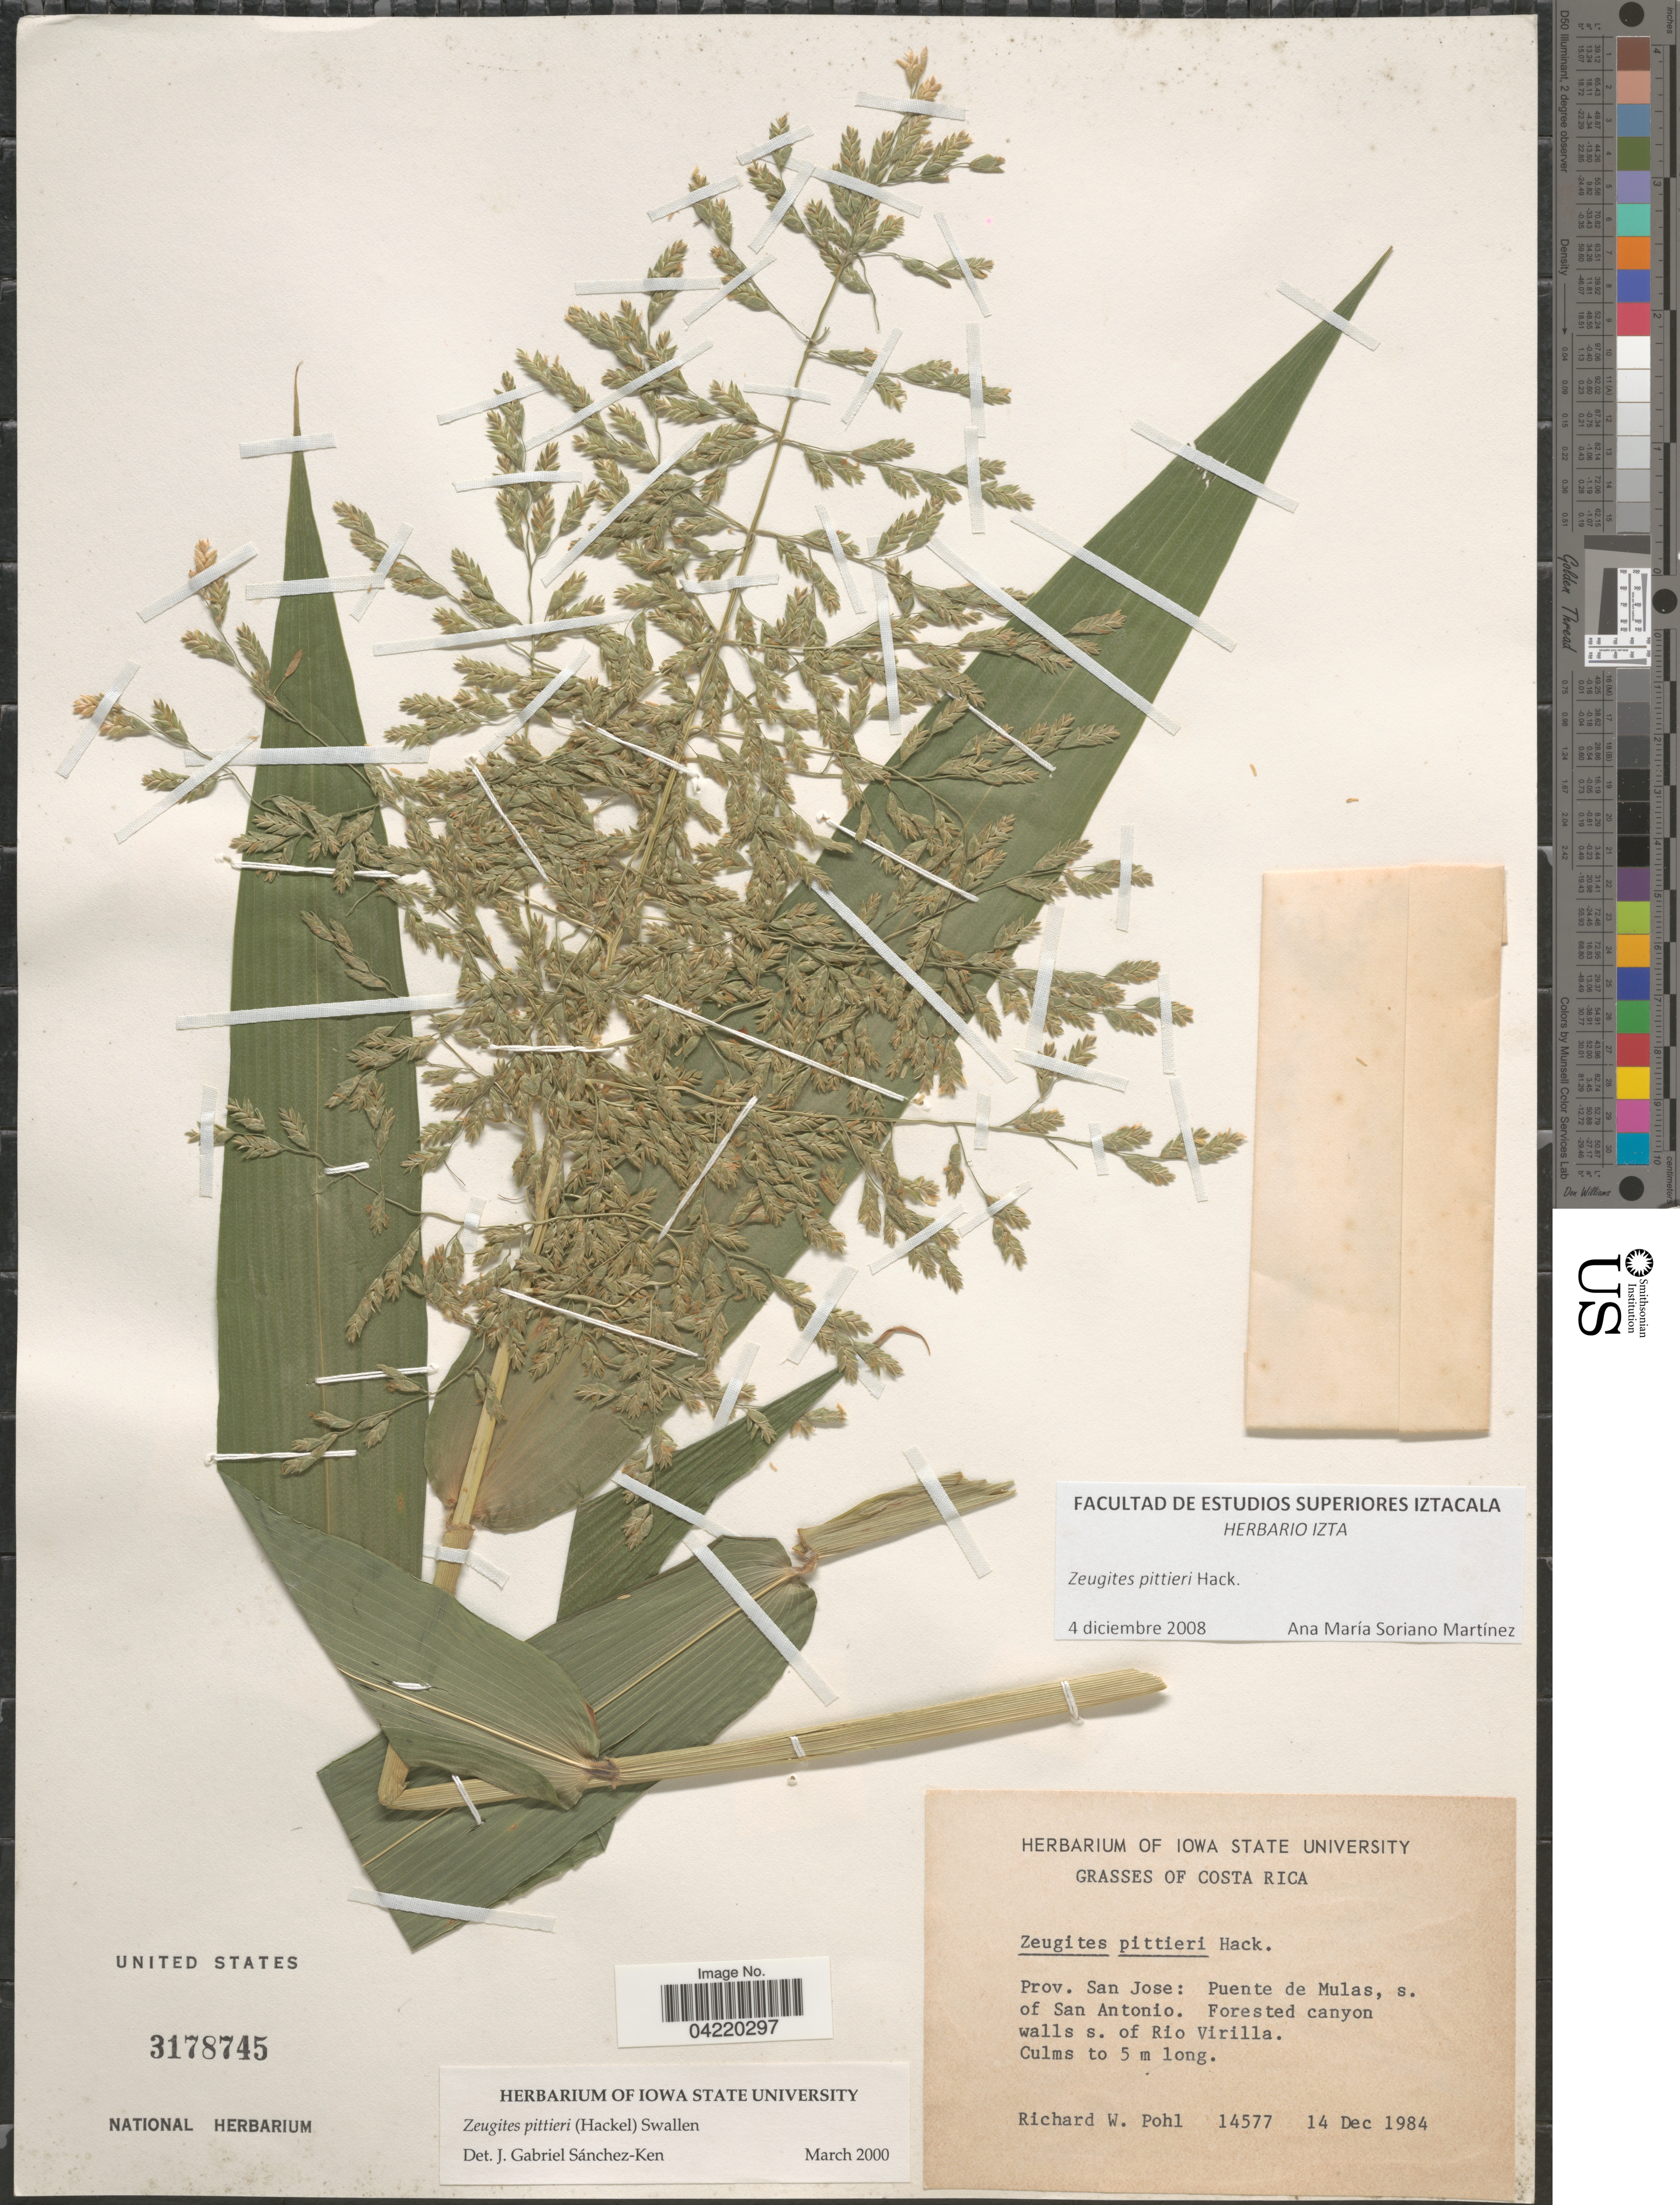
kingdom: Plantae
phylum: Tracheophyta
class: Liliopsida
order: Poales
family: Poaceae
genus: Zeugites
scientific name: Zeugites pittieri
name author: Hack.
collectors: R. W. Pohl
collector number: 14577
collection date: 1984-12-14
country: Costa Rica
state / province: San José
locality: Puente de Mulas, s. of San Antonio. Forested canyon walls s. of Rio Virilla.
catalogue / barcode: US 3178745